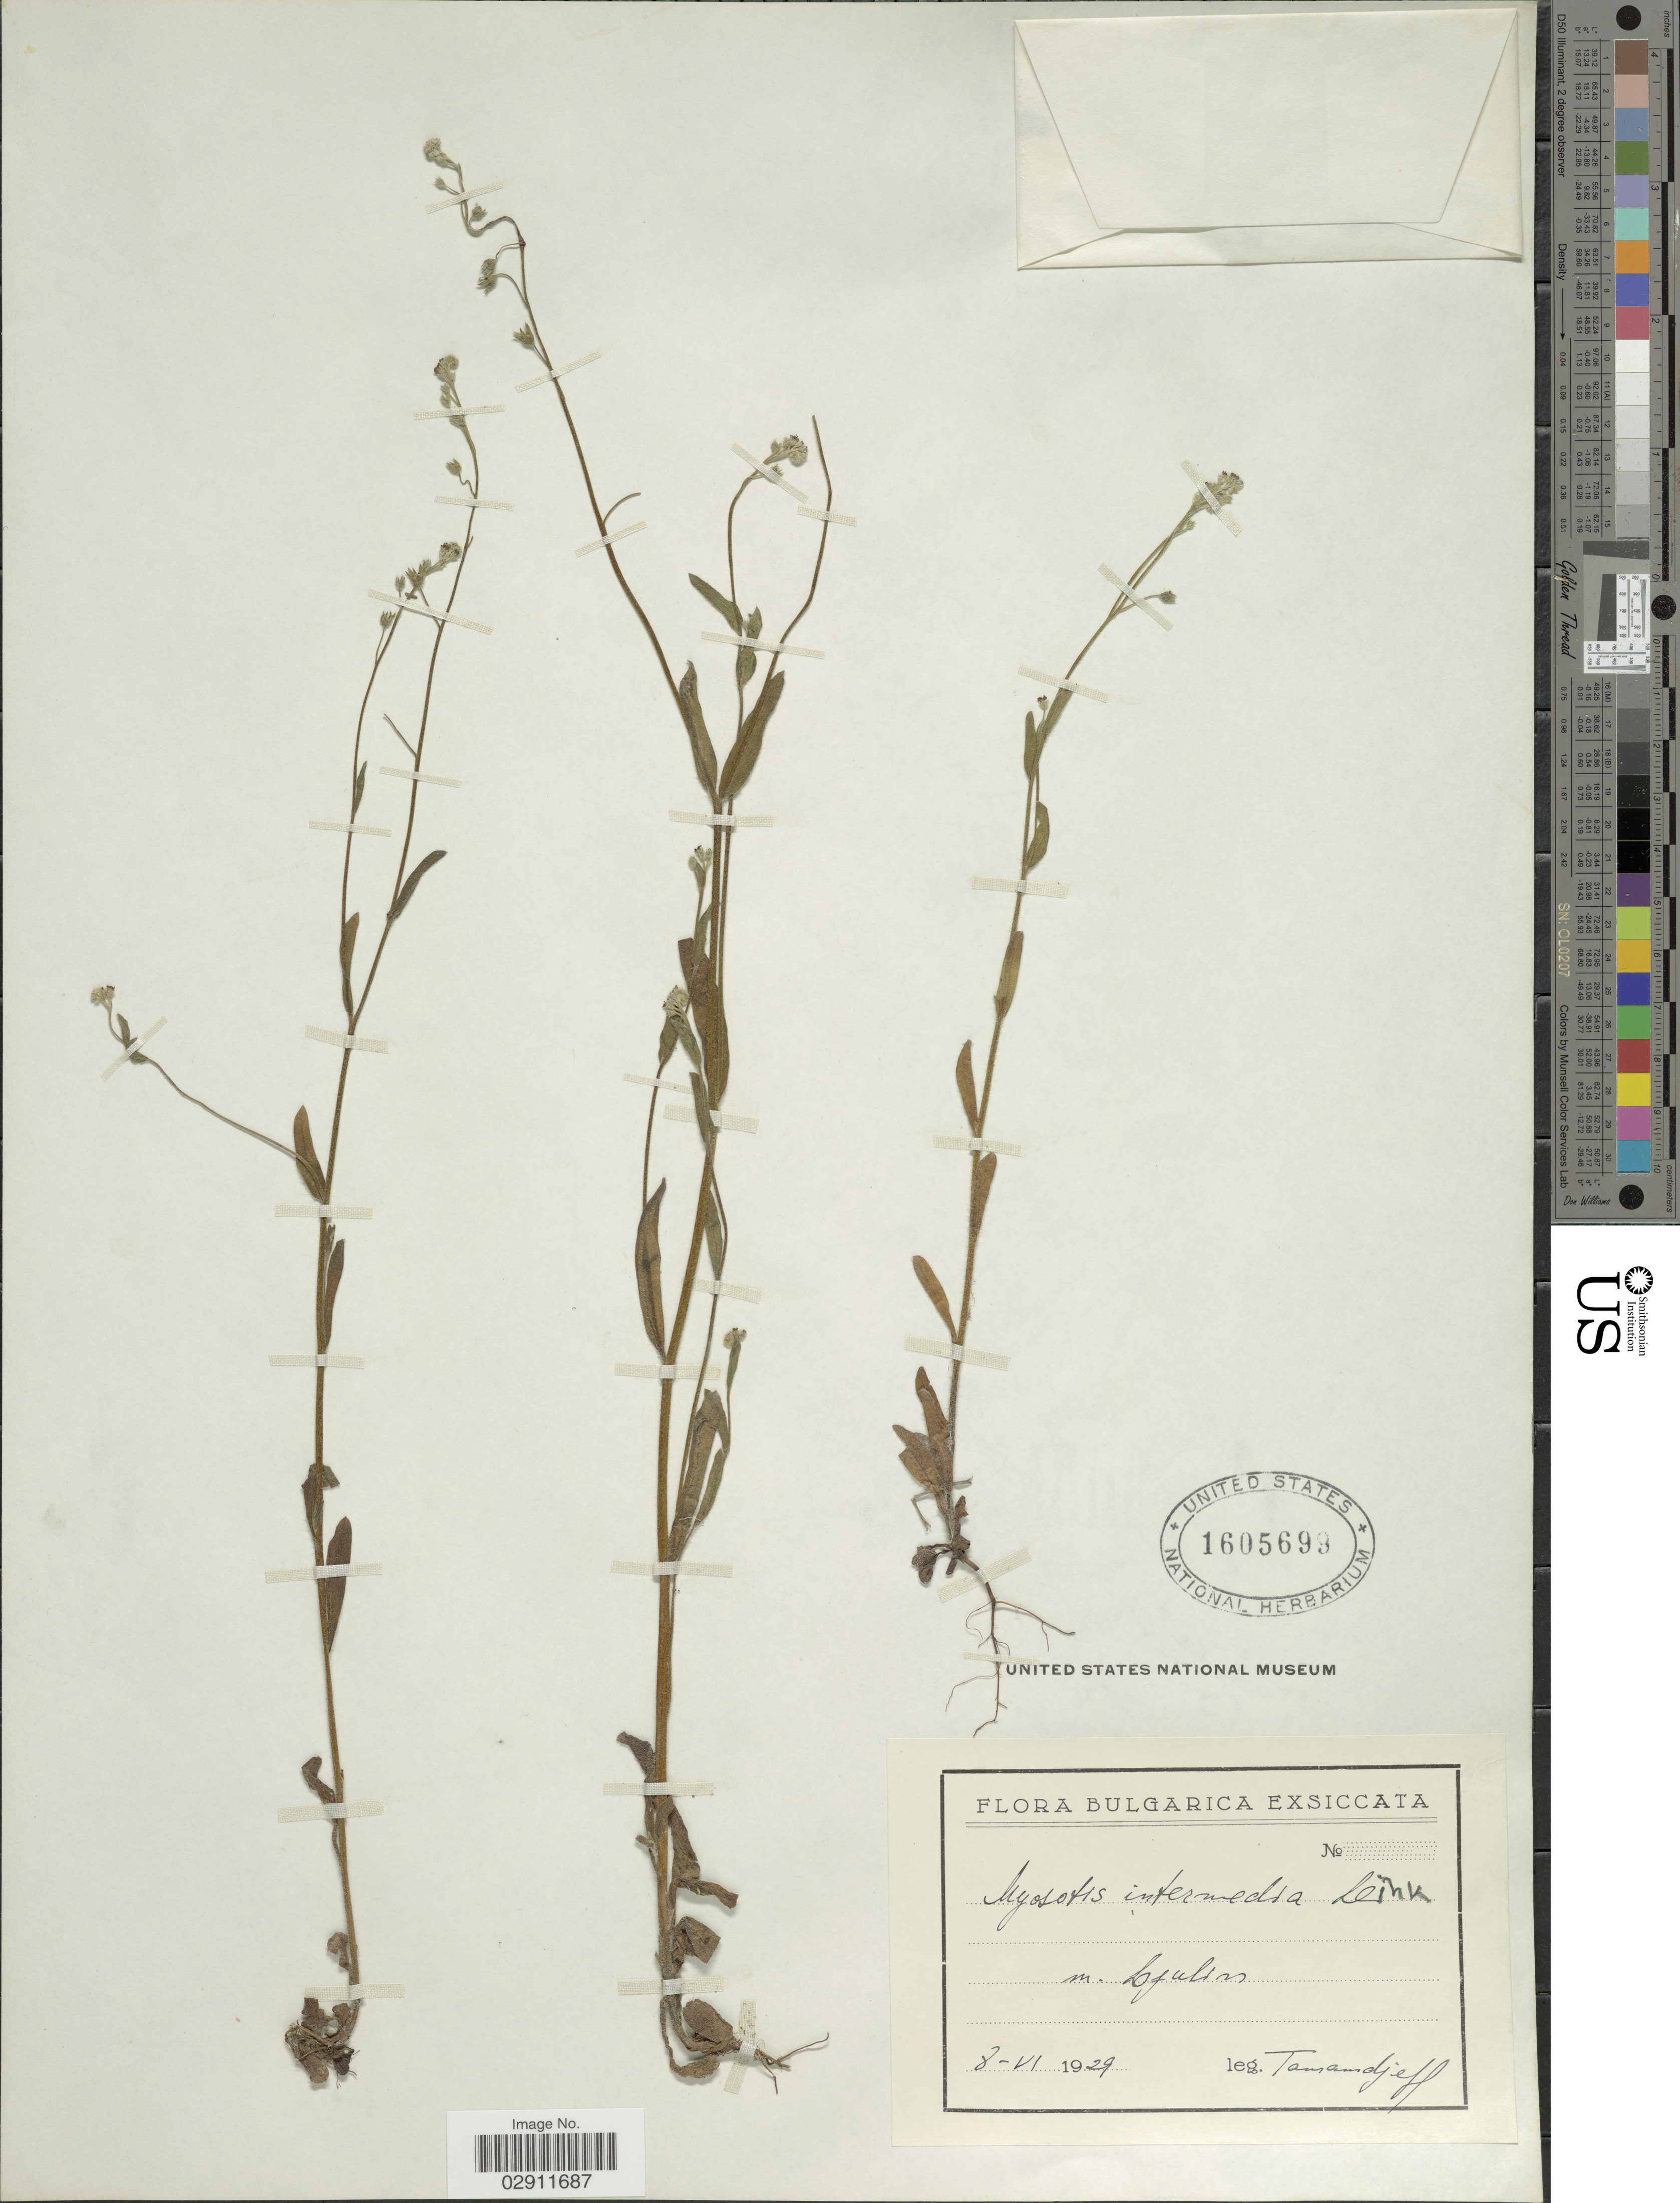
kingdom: Plantae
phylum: Tracheophyta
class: Magnoliopsida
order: Boraginales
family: Boraginaceae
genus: Myosotis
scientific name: Myosotis intermedia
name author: Link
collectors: -. Tamamdjeff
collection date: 1929-06-08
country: Bulgaria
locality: M. Djulen.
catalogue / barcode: US 1605699